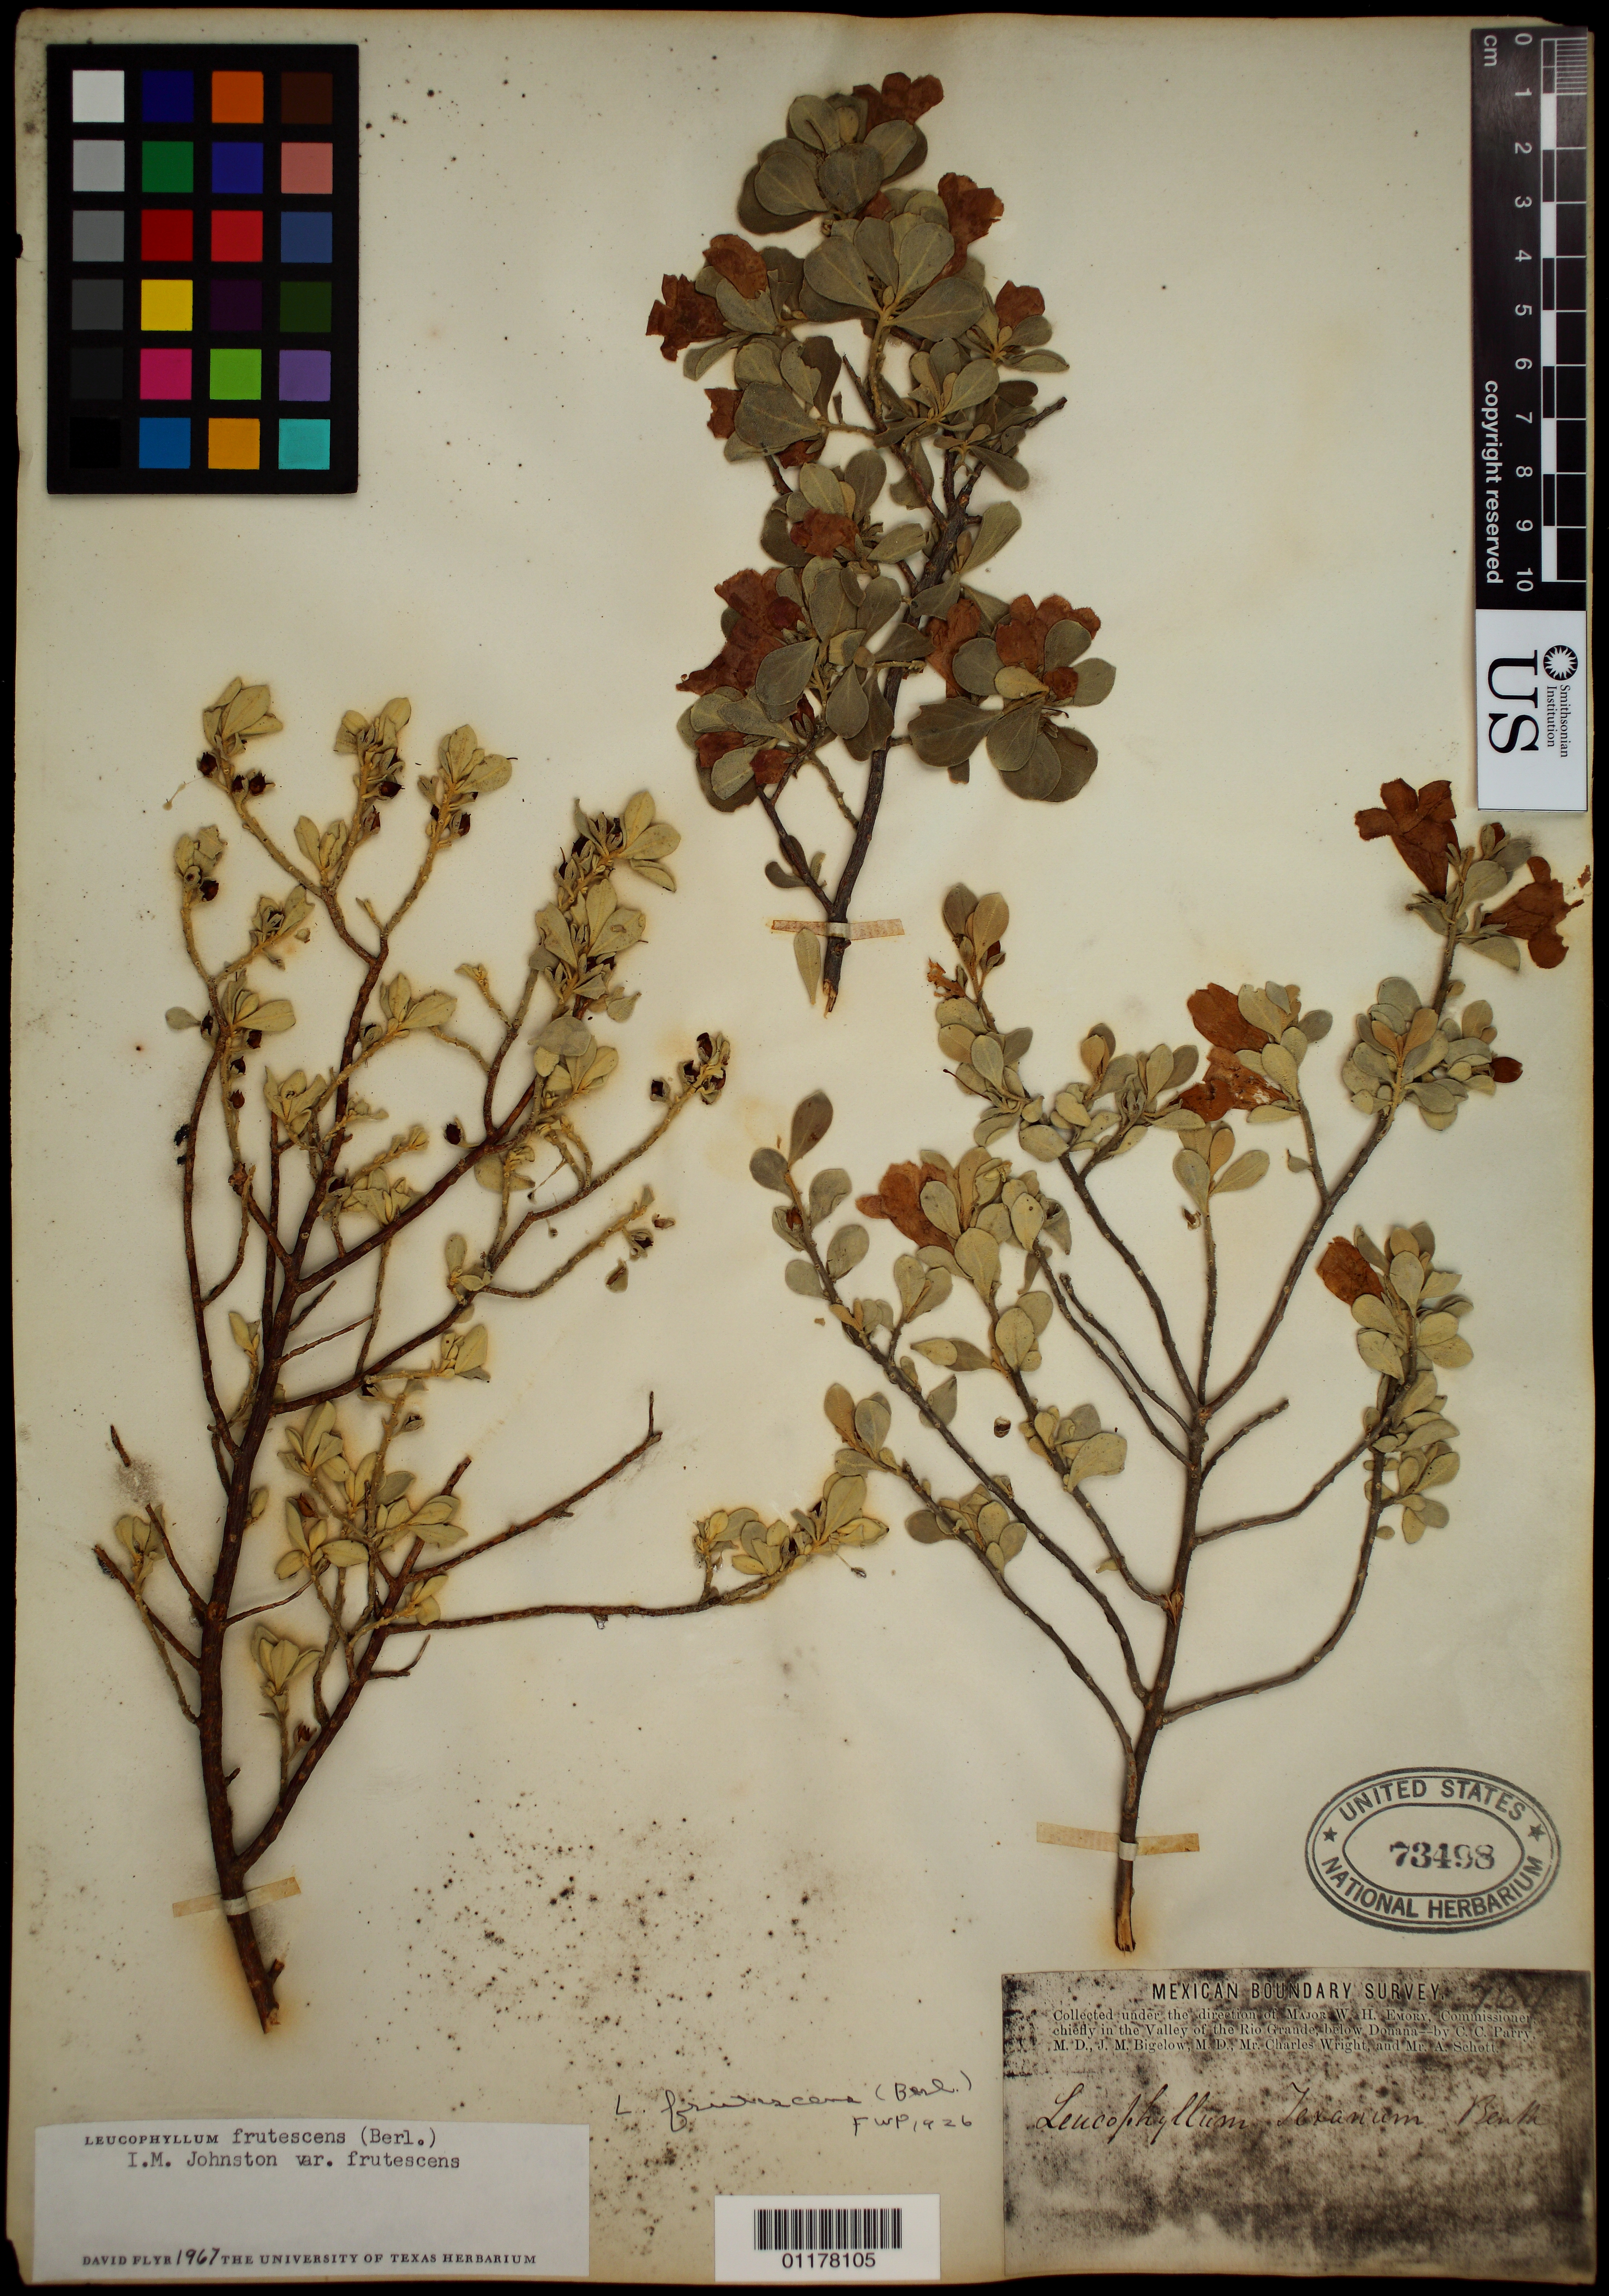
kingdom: Plantae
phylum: Tracheophyta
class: Magnoliopsida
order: Lamiales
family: Scrophulariaceae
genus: Leucophyllum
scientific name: Leucophyllum frutescens var. frutescens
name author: (Berland.) I.M. Johnst.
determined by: Flyr, D.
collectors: C. C. Parry, J. M. Bigelow, C. Wright & A. Schott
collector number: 764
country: United States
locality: in the Valley of the Rio Grande, below Donana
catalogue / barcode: US 73498